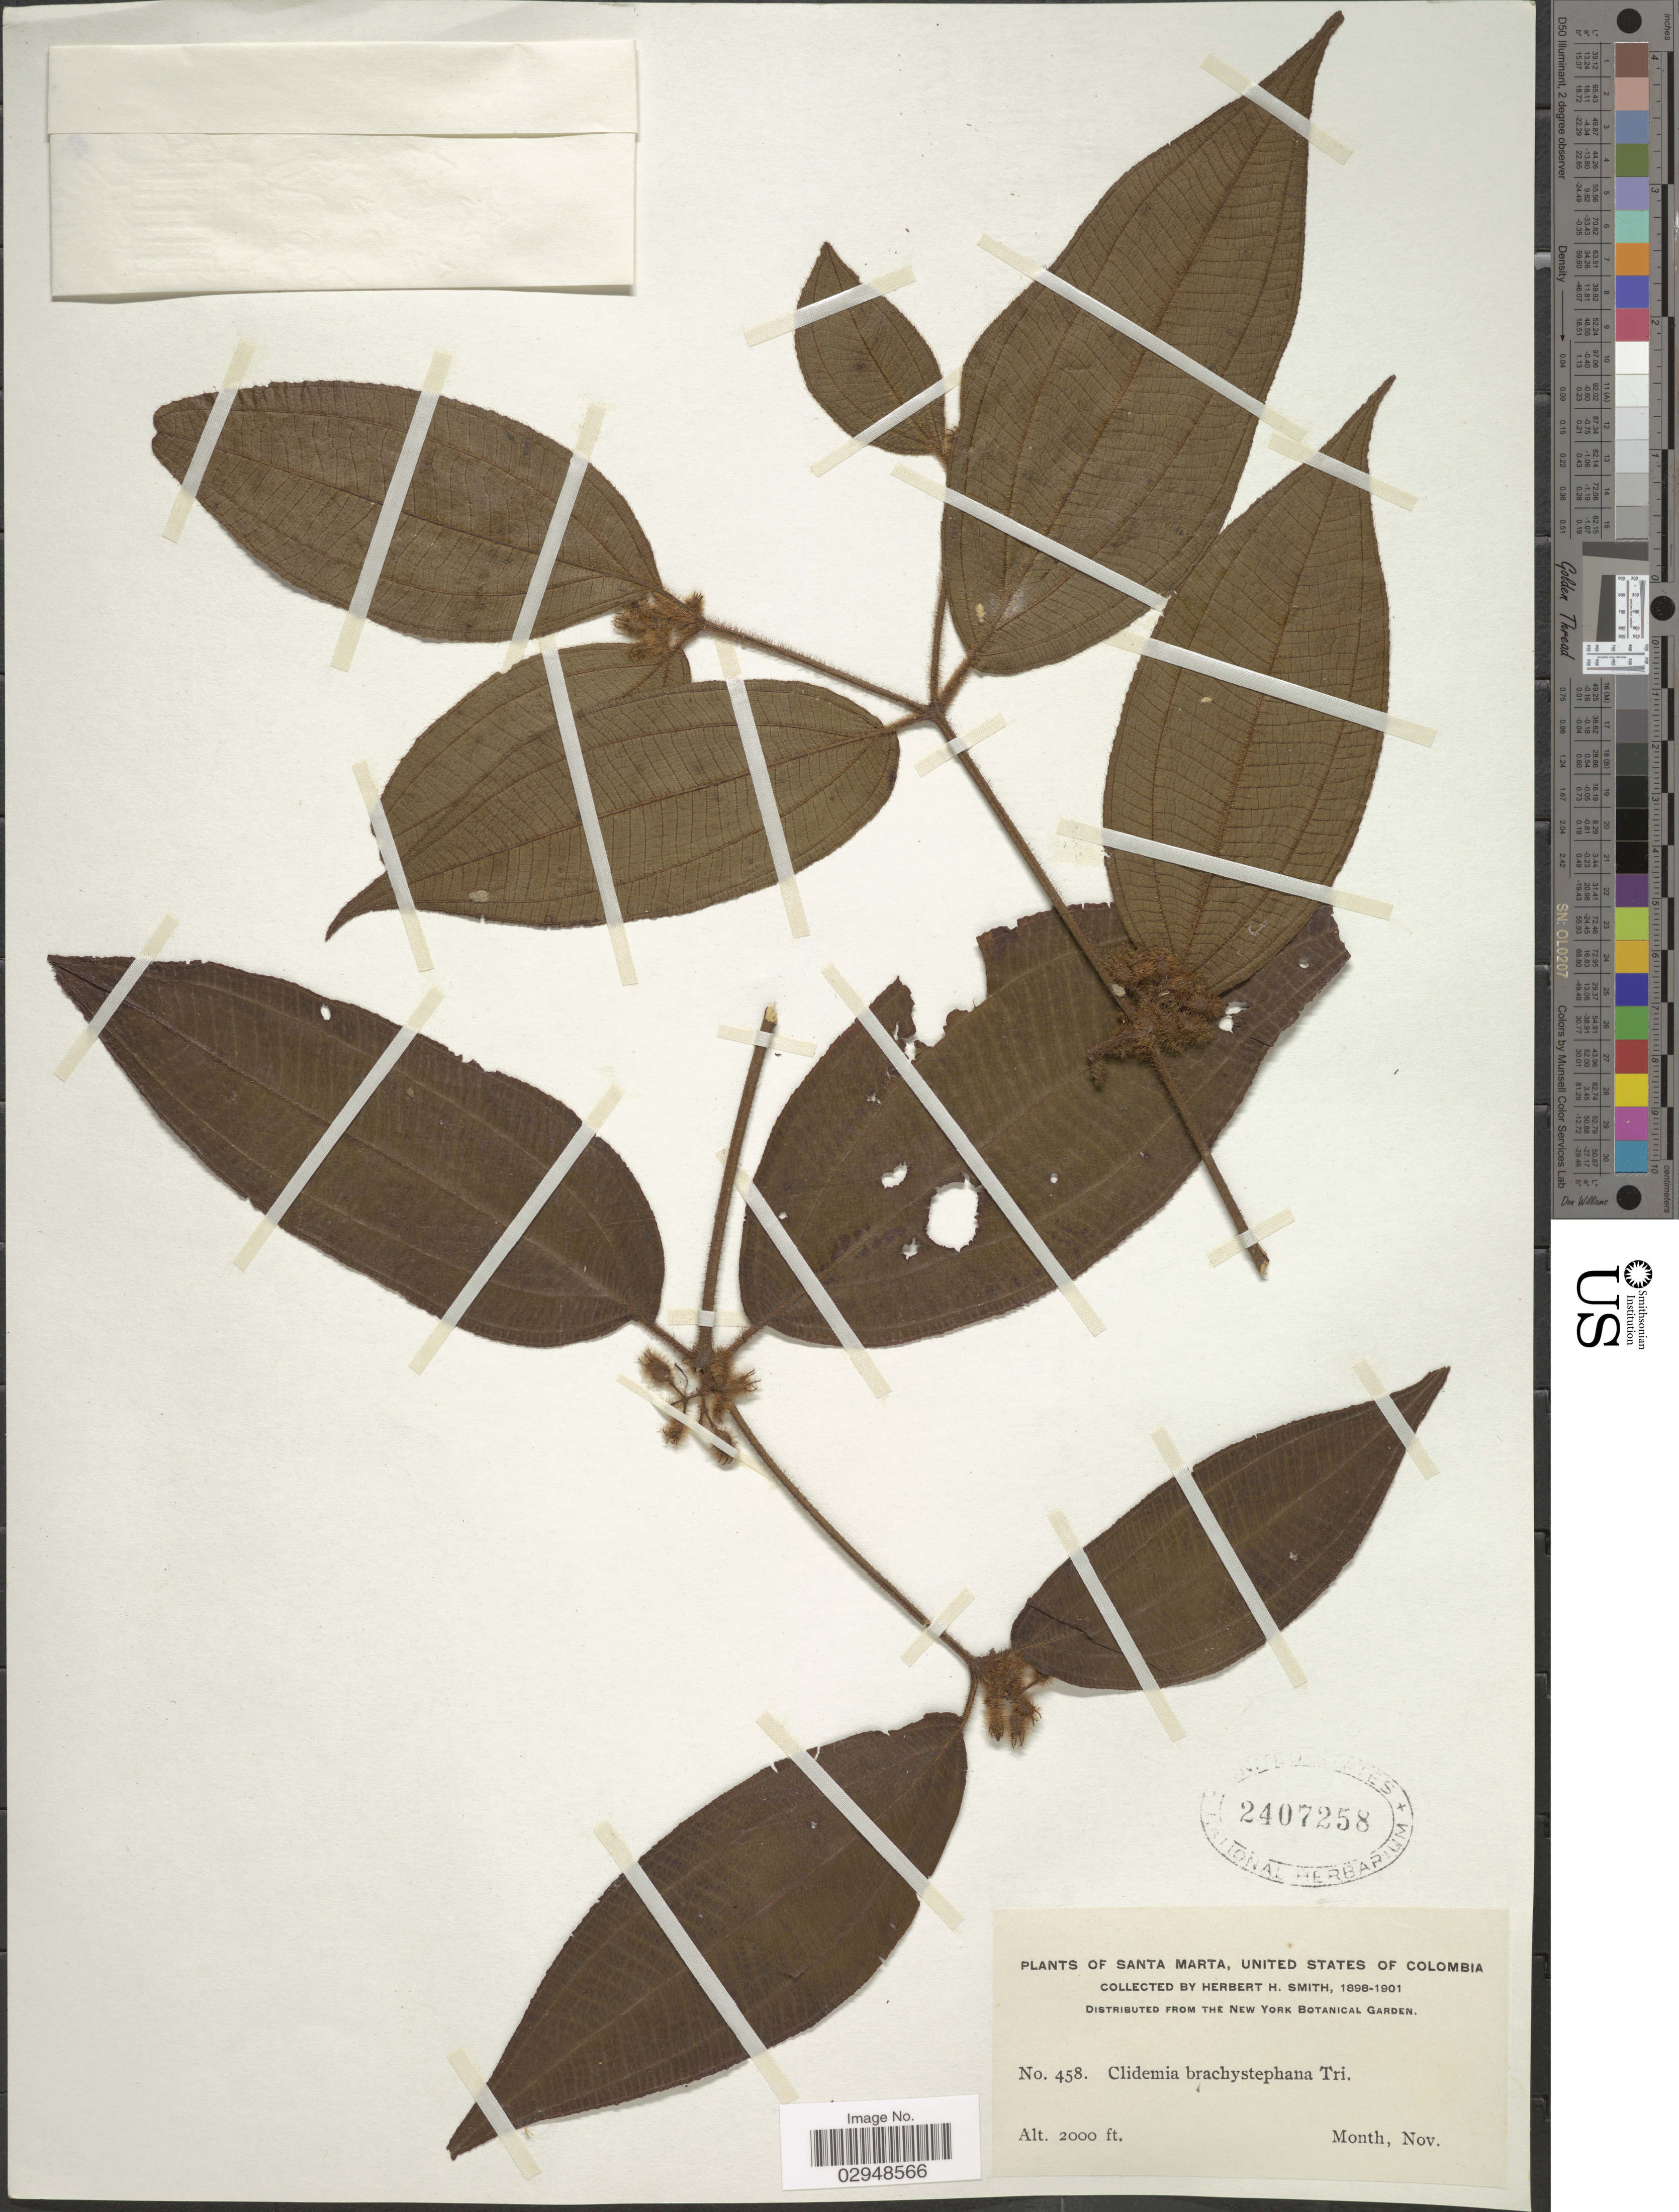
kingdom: Plantae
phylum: Tracheophyta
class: Magnoliopsida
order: Myrtales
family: Melastomataceae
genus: Clidemia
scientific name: Clidemia brachystephana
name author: (Naudin) Triana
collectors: Herbert H. Smith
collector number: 458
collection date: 1898-11/1901-11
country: Colombia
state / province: Magdalena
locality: Santa Marta, United States of Colombia.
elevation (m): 610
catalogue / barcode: US 2407258